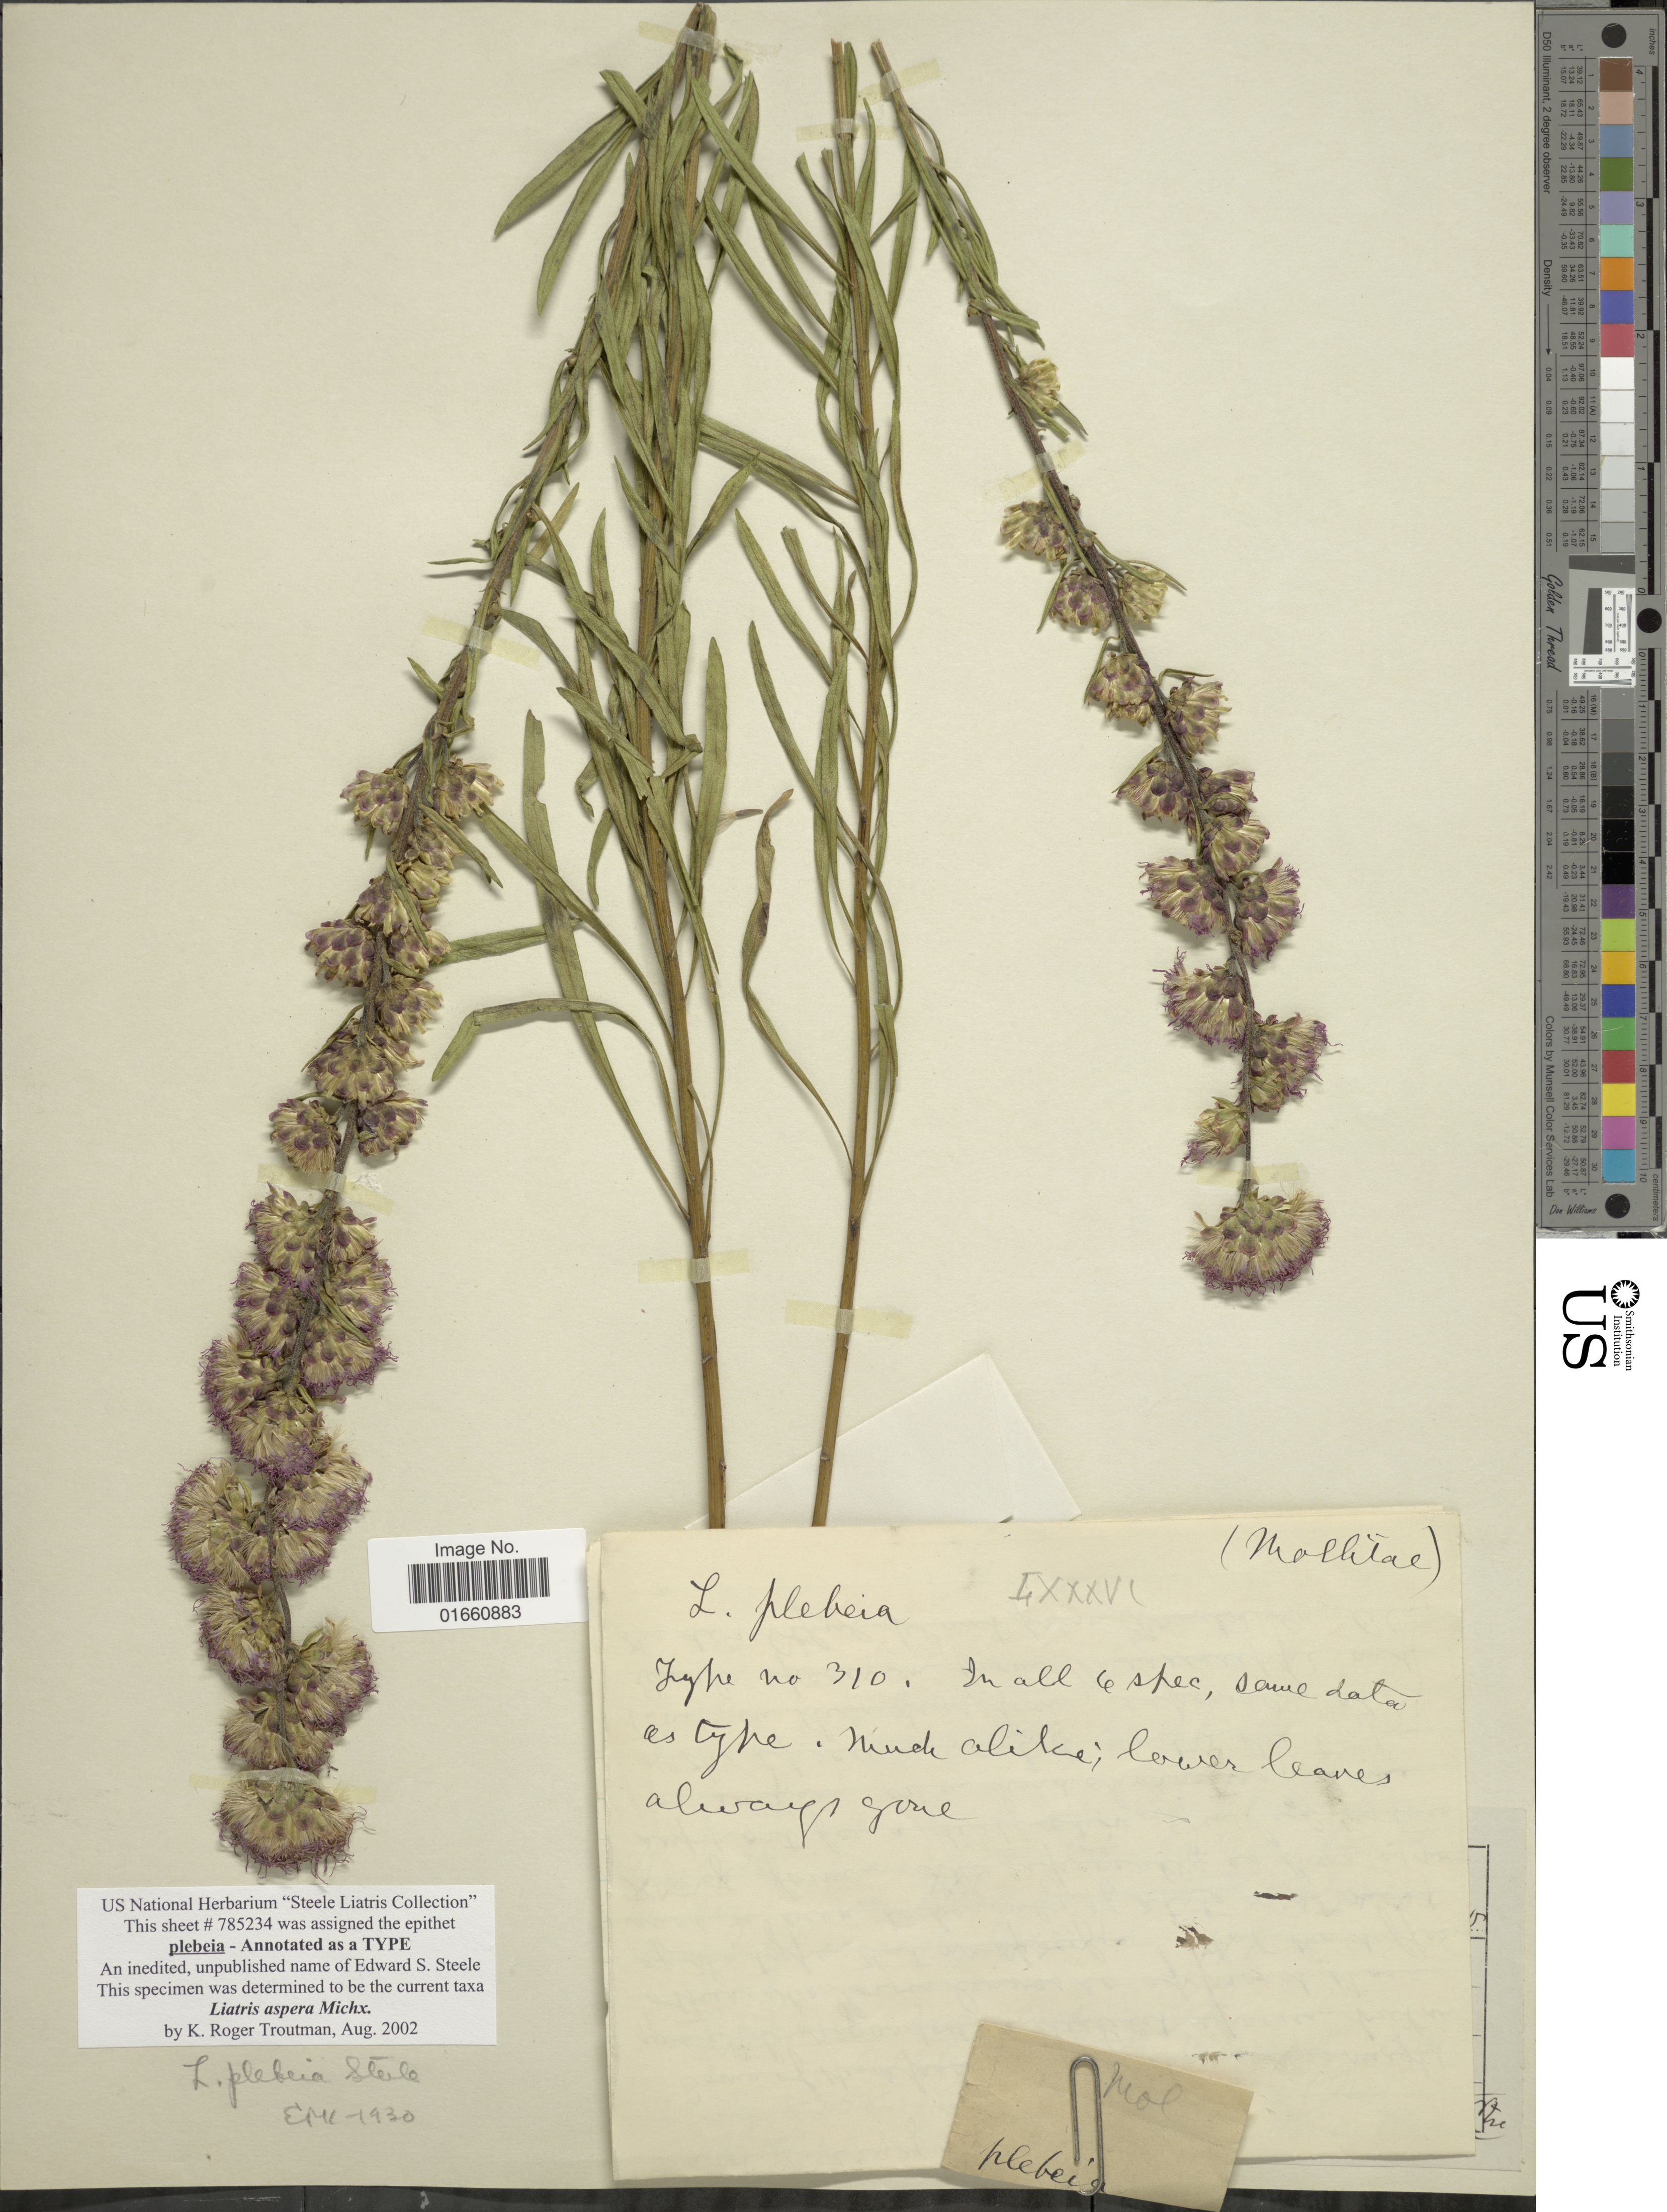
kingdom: Plantae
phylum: Tracheophyta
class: Magnoliopsida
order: Asterales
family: Asteraceae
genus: Liatris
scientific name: Liatris aspera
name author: Michx.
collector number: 310